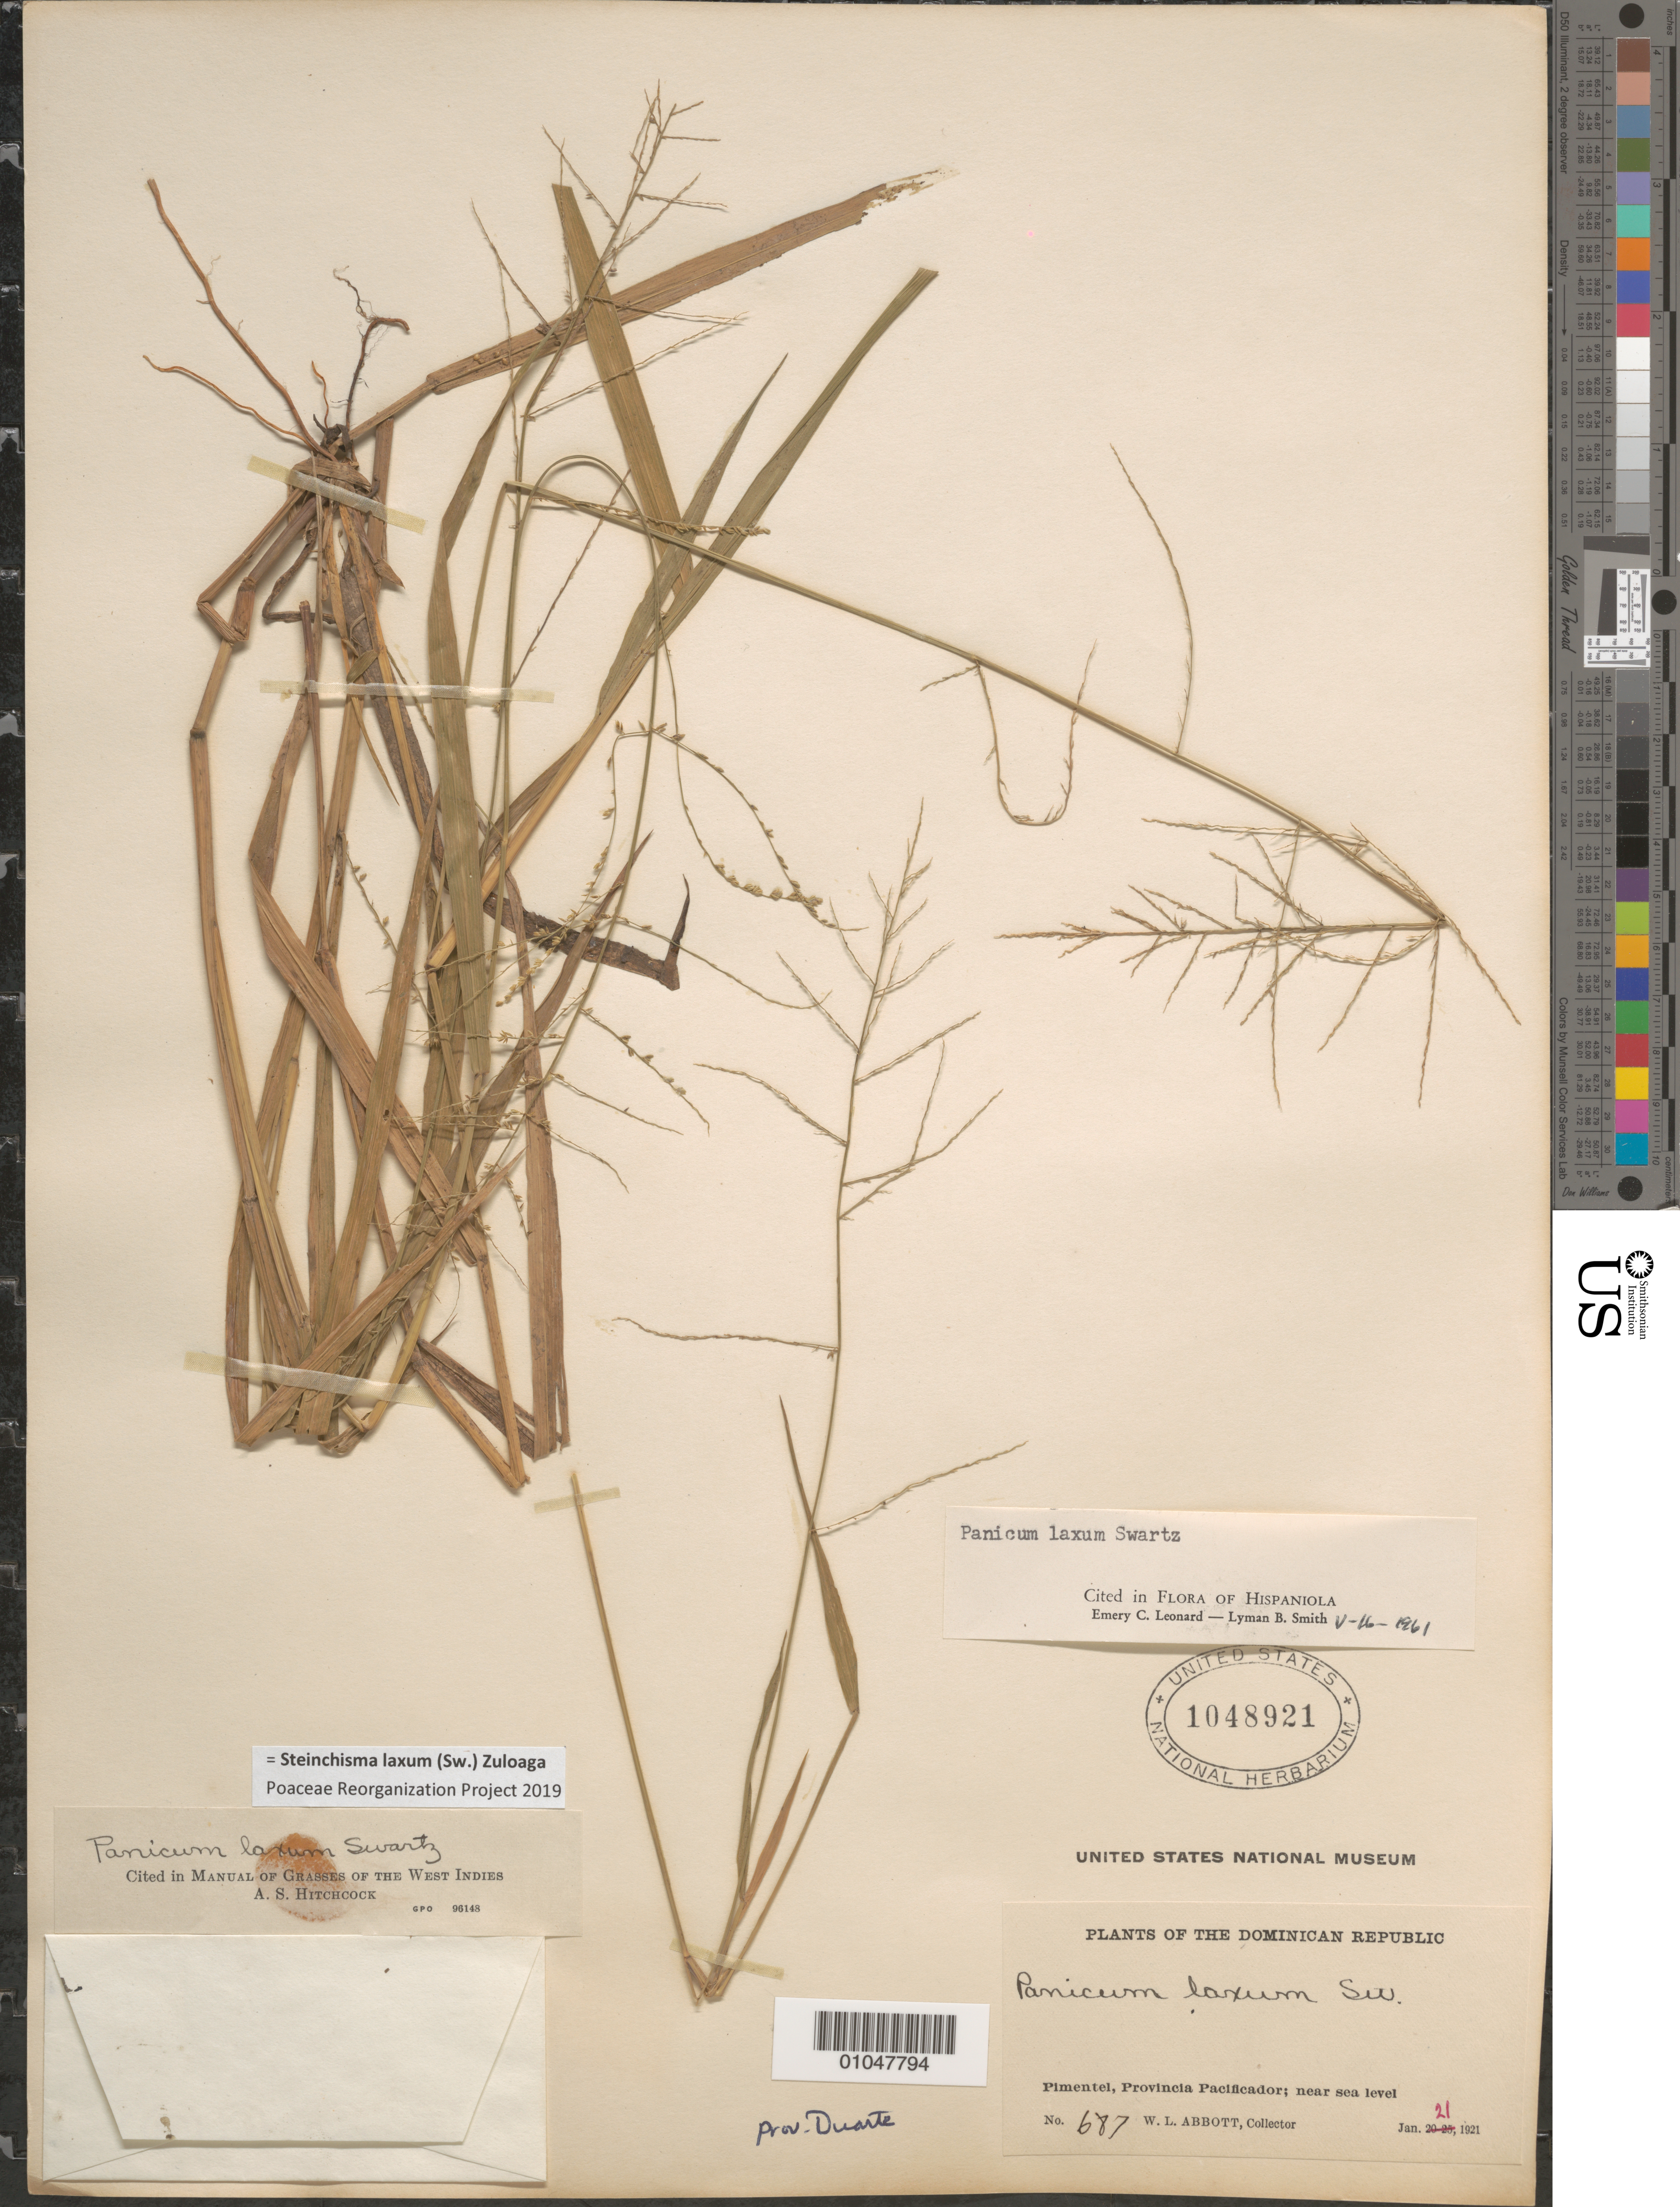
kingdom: Plantae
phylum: Tracheophyta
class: Liliopsida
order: Poales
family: Poaceae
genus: Panicum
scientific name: Panicum laxum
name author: Sw.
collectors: W. L. Abbott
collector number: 687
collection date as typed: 21 Jan 1921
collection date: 1921-01-21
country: Dominican Republic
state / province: Duarte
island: Hispaniola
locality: Pimentel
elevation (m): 0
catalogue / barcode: US 1048921